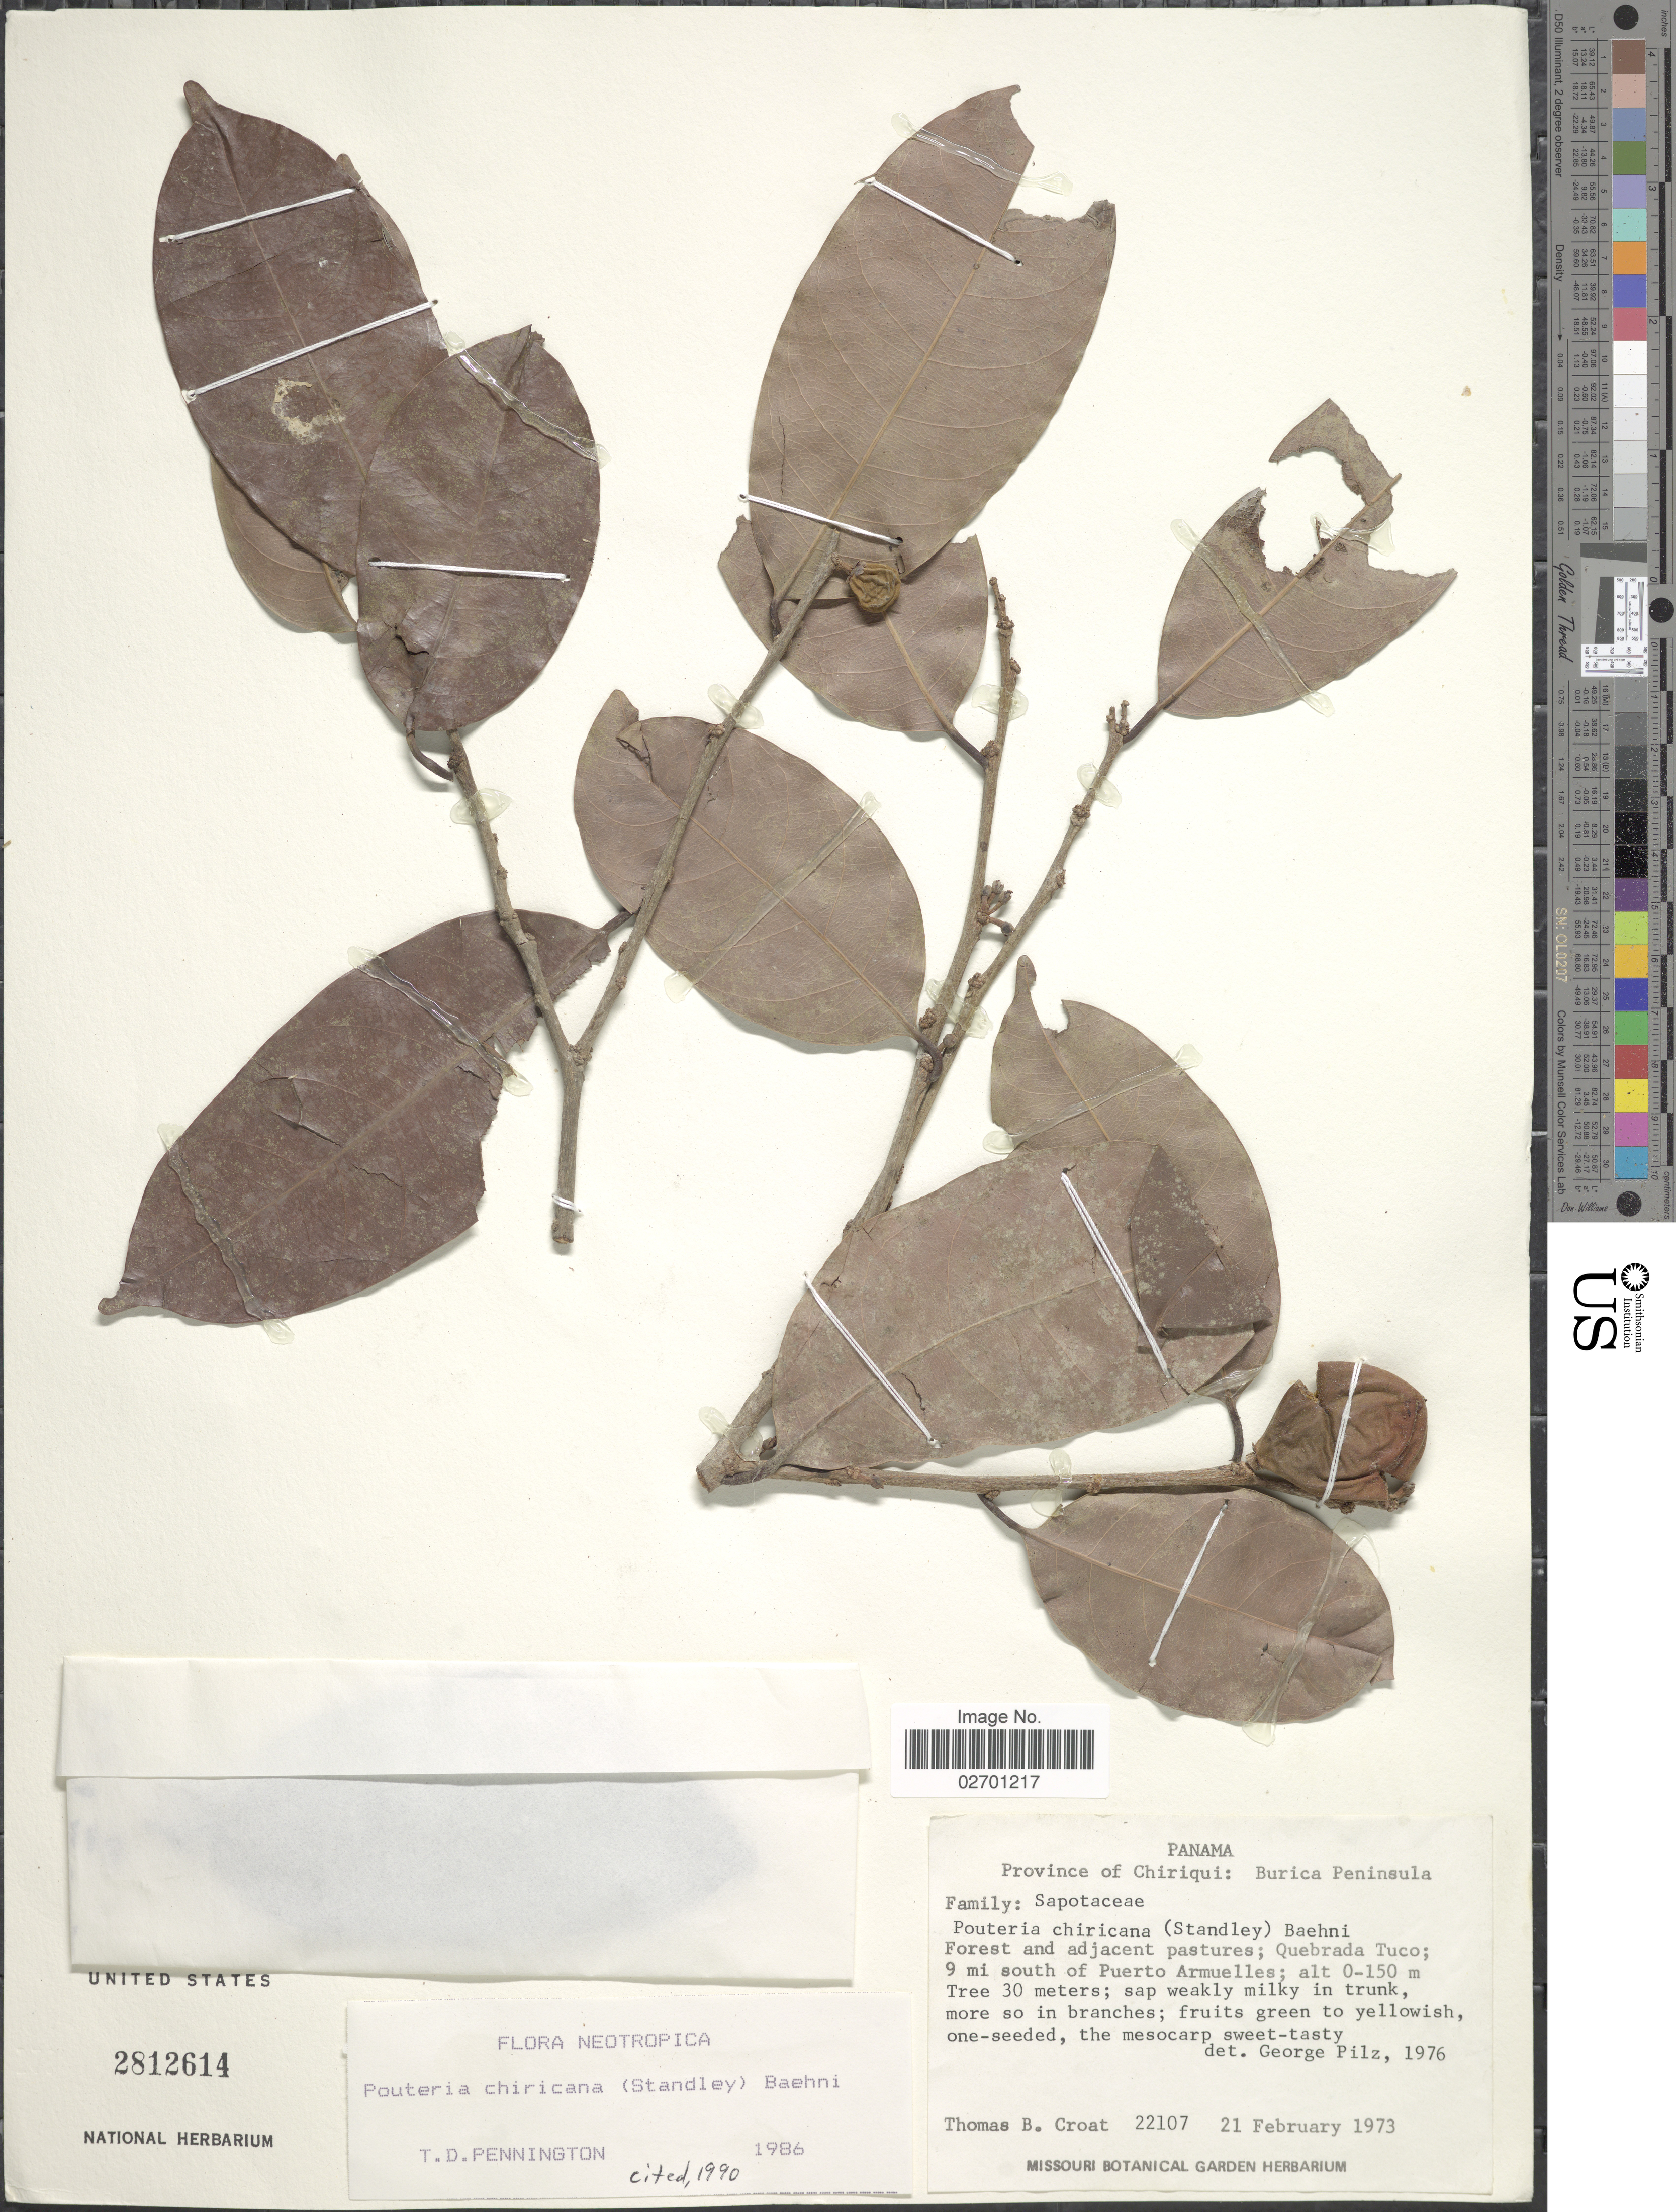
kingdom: Plantae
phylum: Tracheophyta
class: Magnoliopsida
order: Ericales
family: Sapotaceae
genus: Pouteria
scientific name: Pouteria cayennensis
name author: (A. DC.) Eyma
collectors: T. B. Croat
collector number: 22107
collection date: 1973-02-21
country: Panama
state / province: Chiriqui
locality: Burica Peninsula. Forest and adjacent pastures; Quebrada Tuco; 9 mi south of Puerto Armuelles.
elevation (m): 0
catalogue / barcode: US 2812614